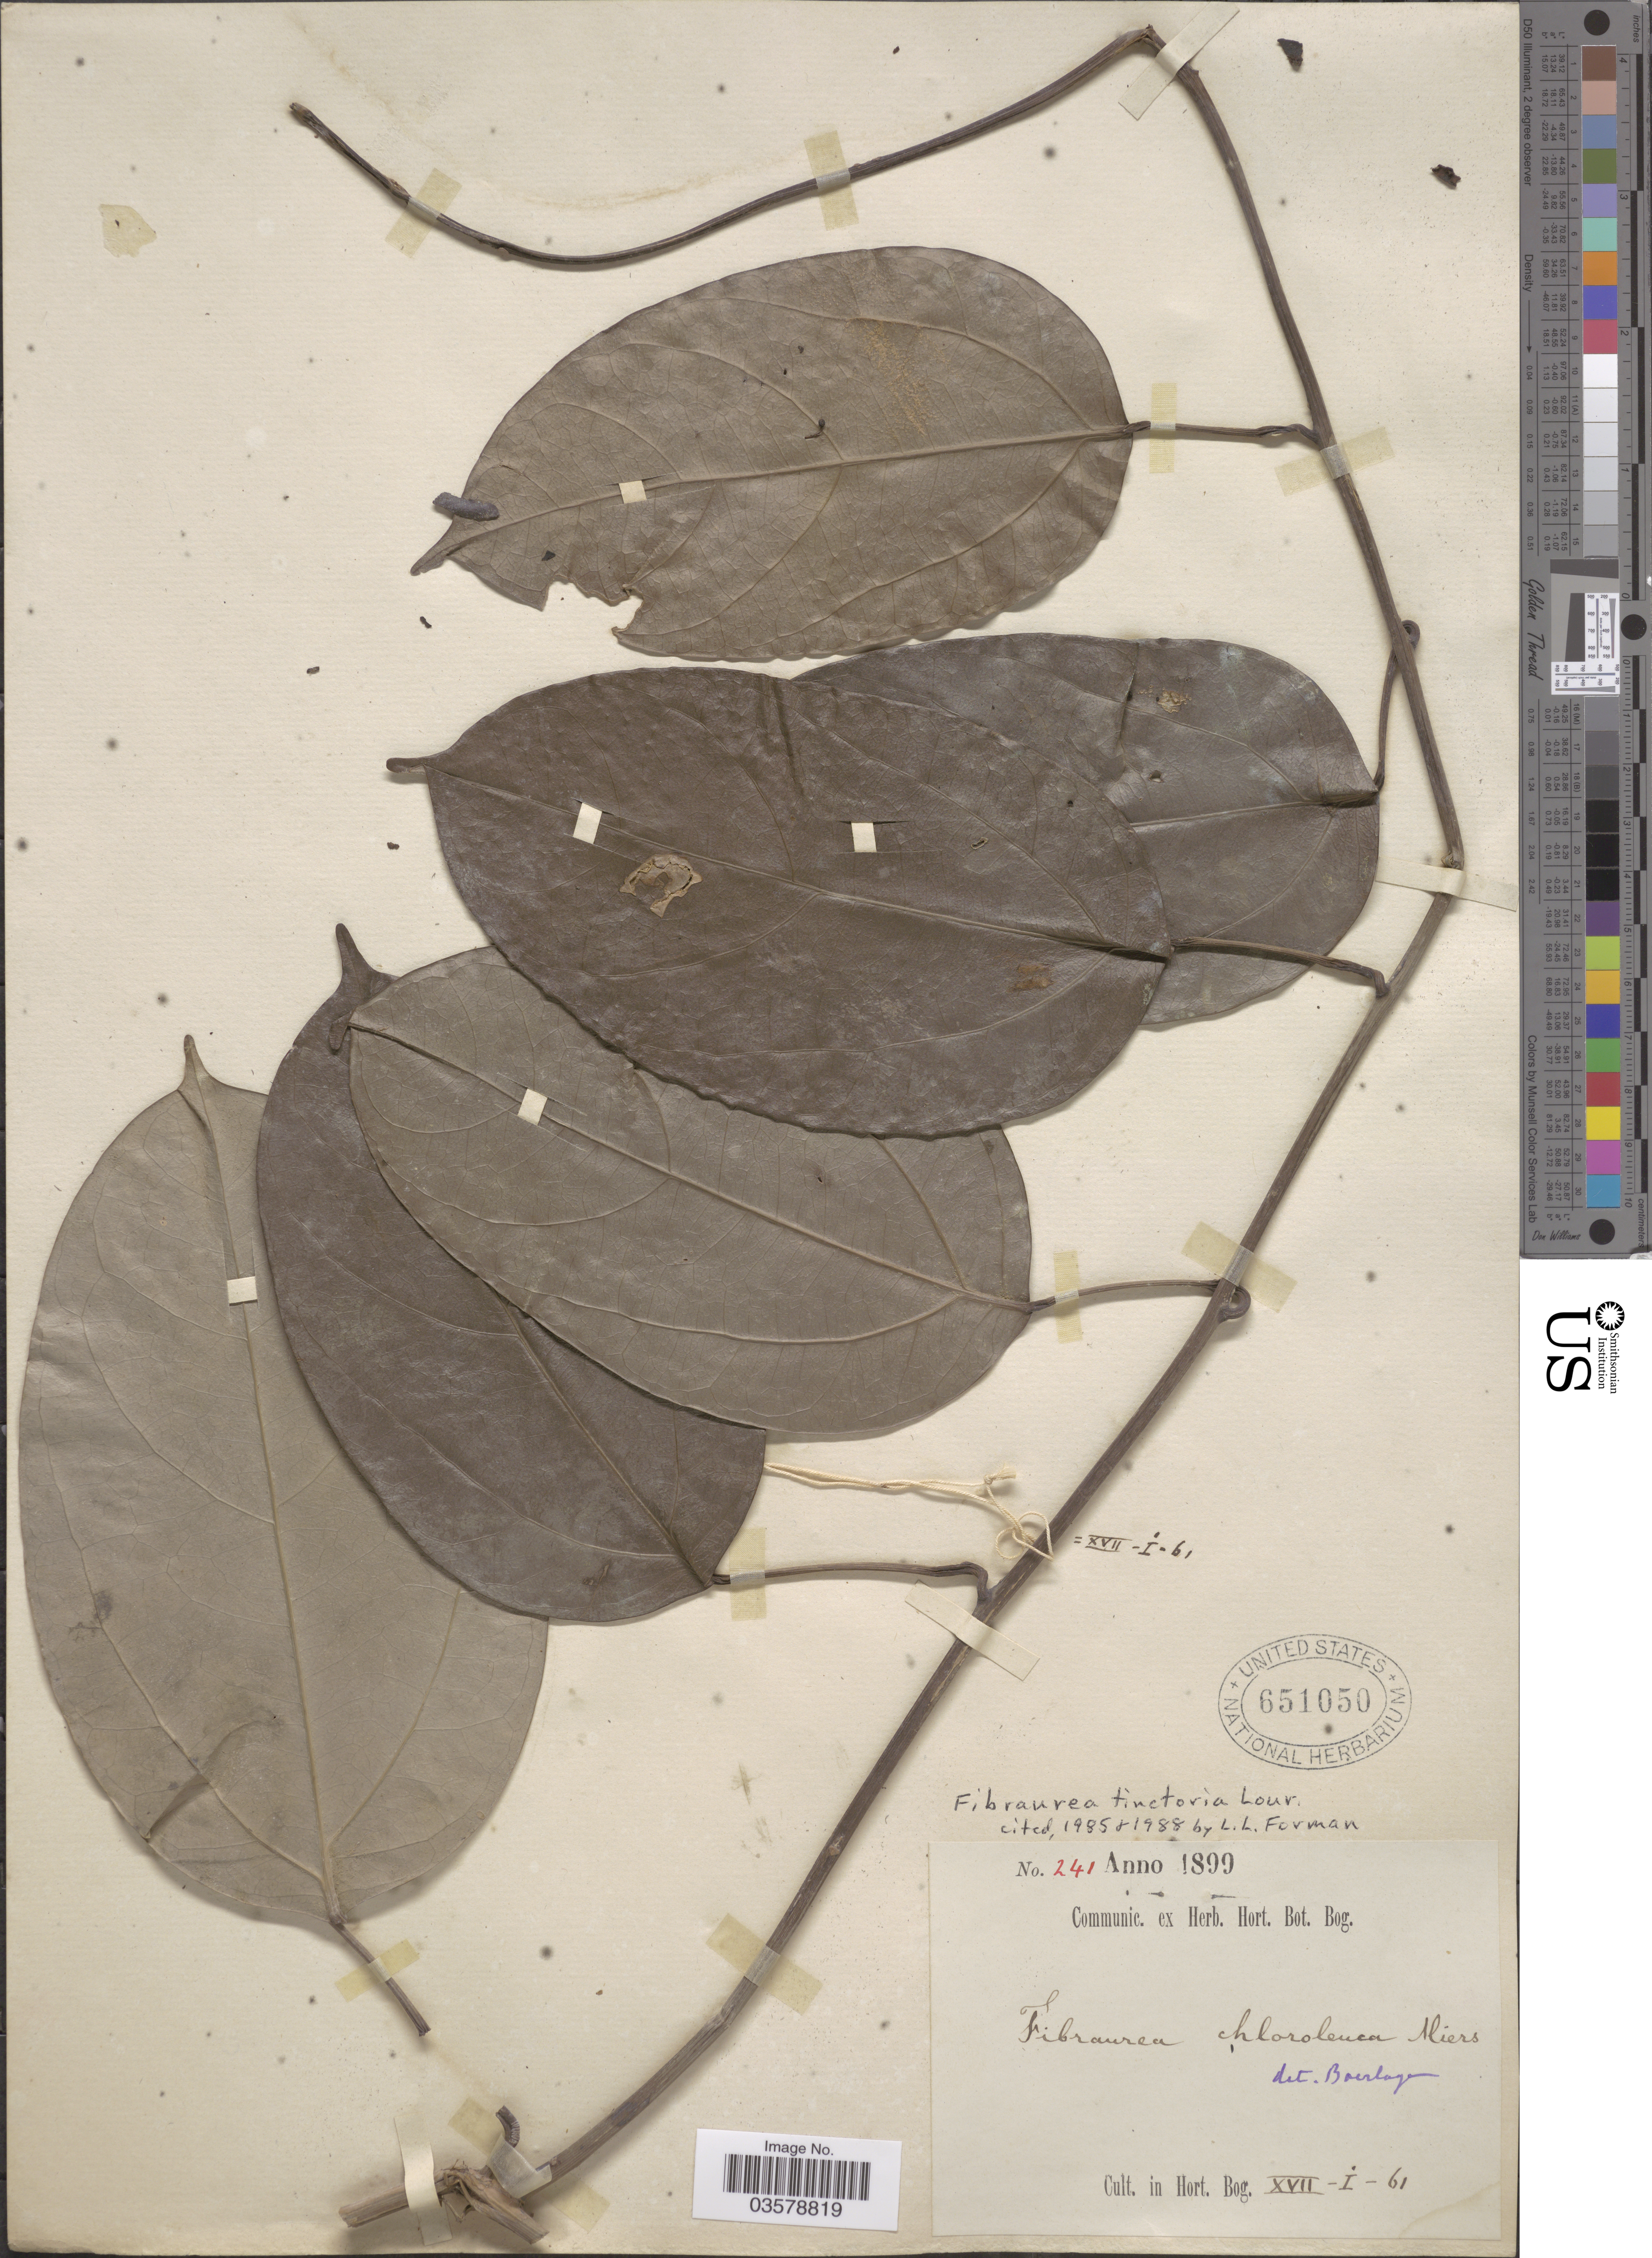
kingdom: Plantae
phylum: Tracheophyta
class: Magnoliopsida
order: Ranunculales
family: Menispermaceae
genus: Fibraurea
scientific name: Fibraurea tinctoria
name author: Lour.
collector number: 241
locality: Cult in Hort. Bog. XVII-I-61.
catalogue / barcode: US 651050